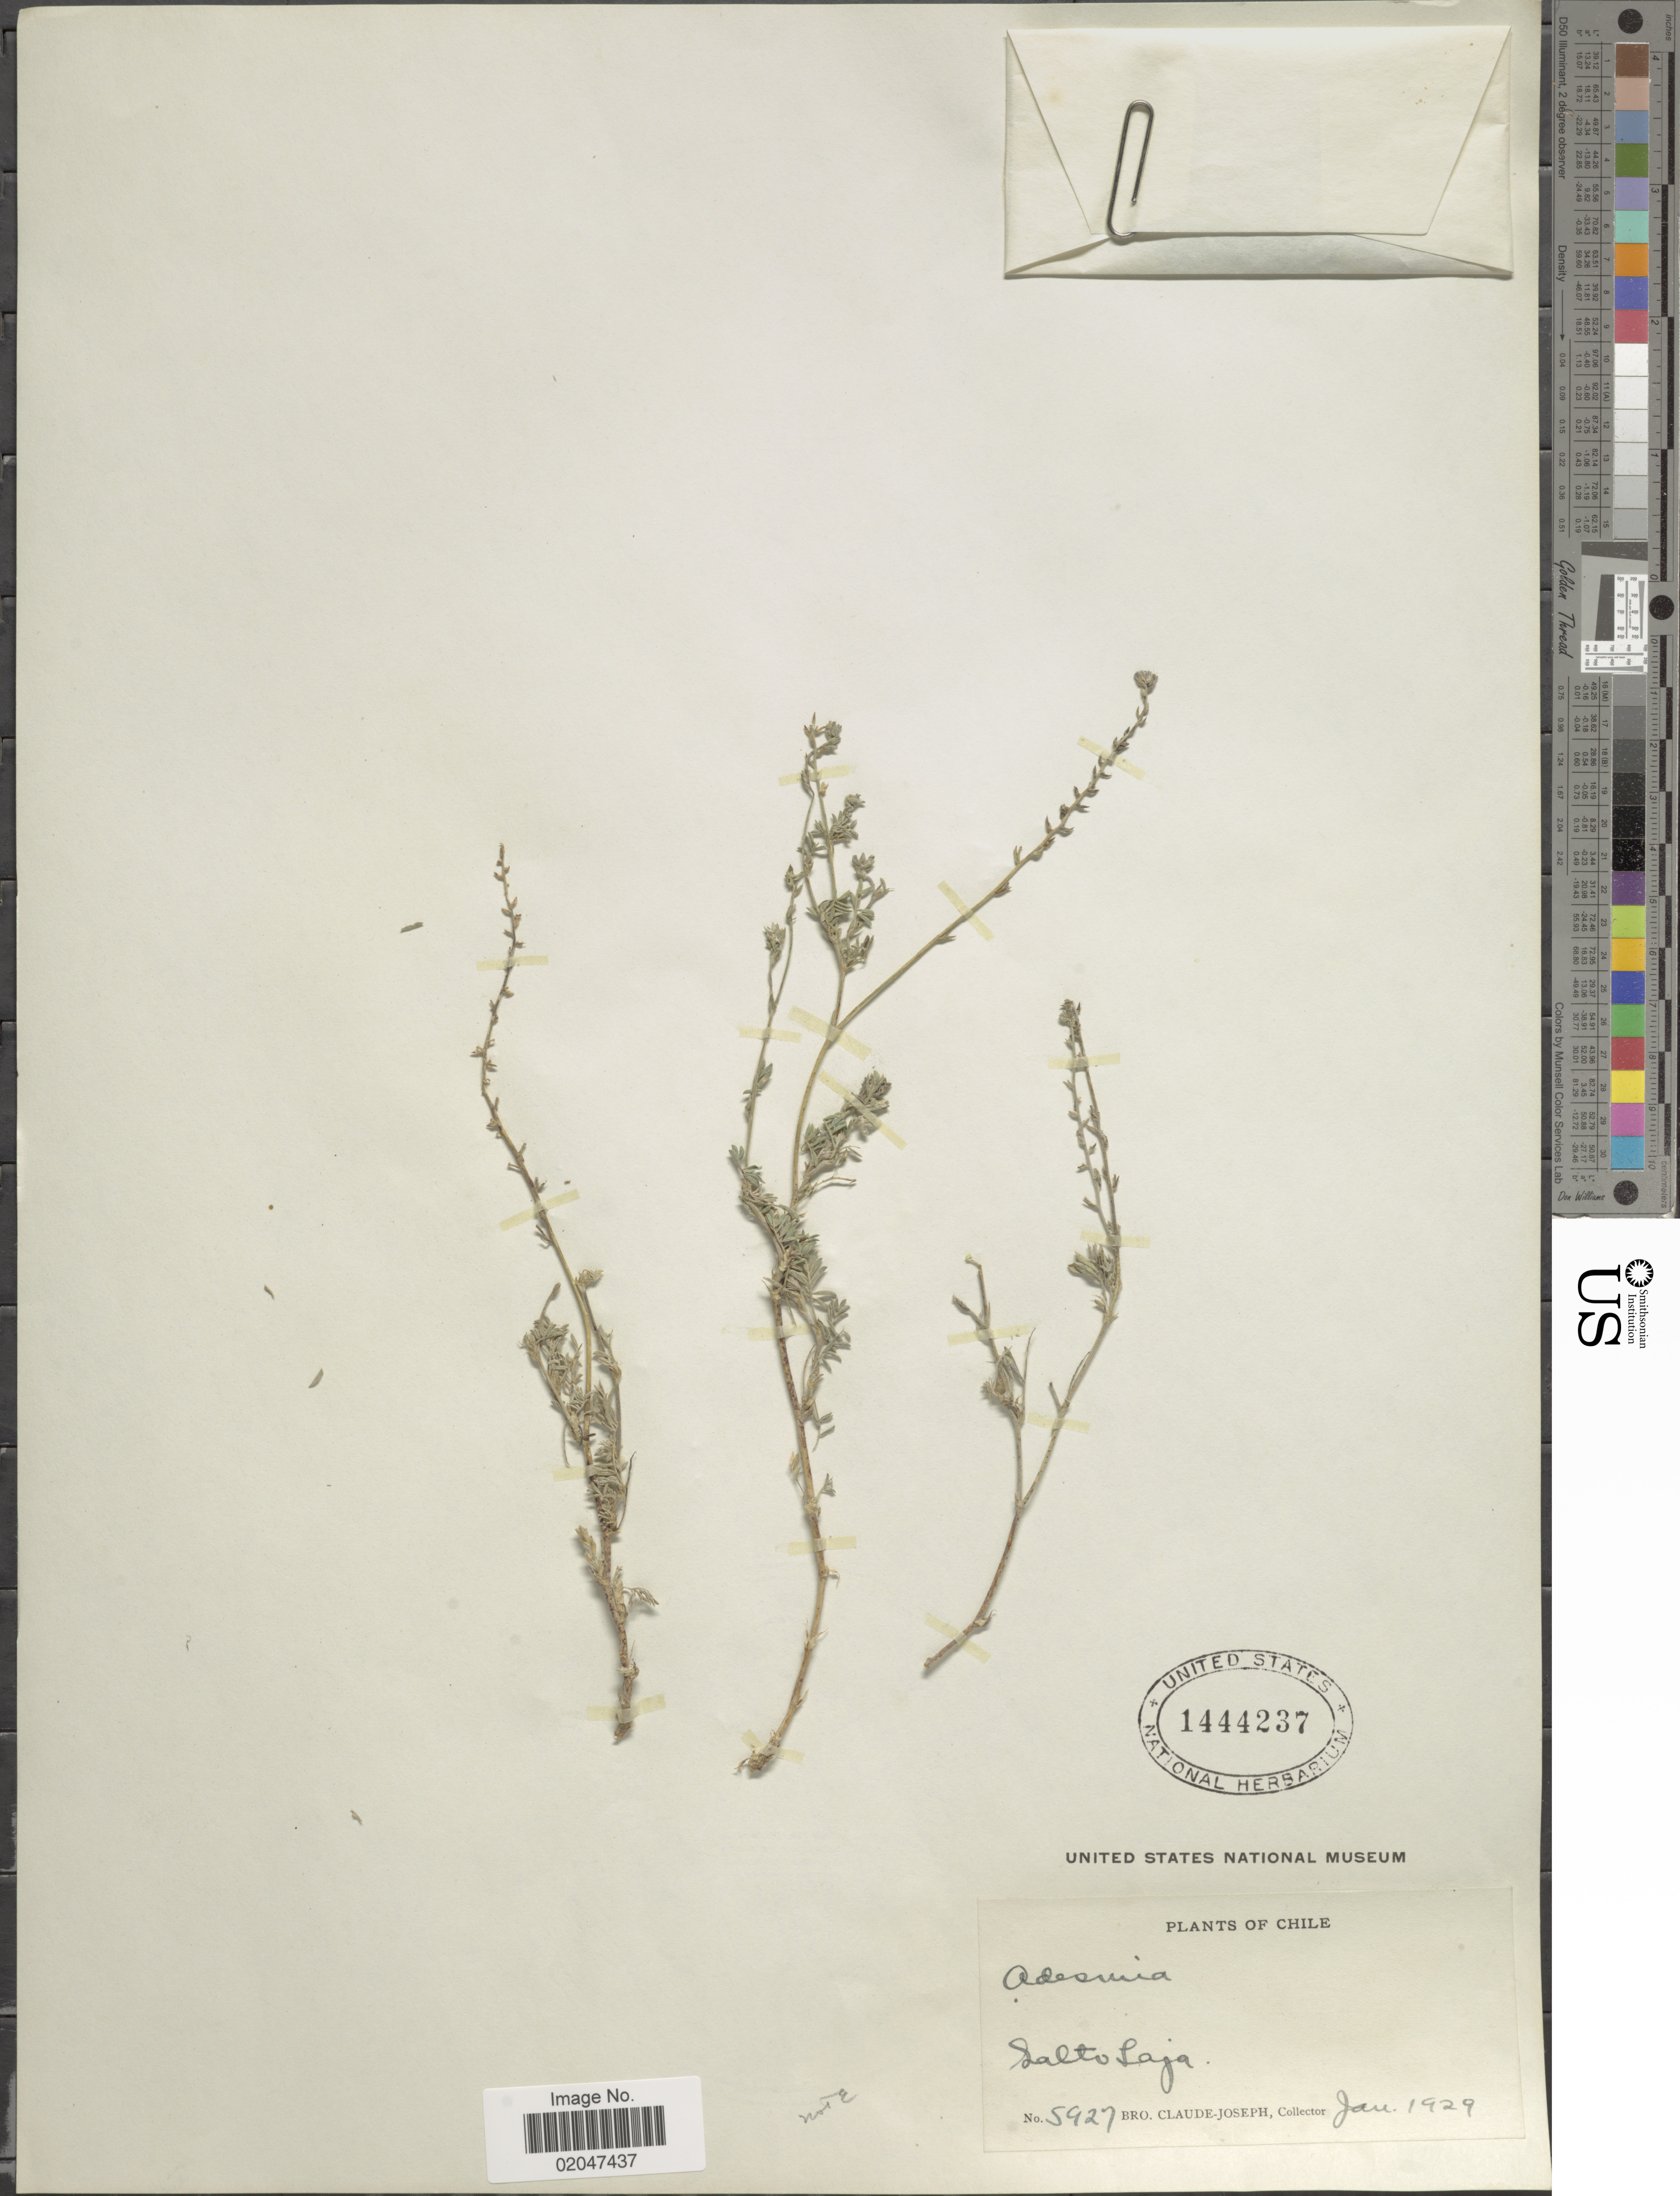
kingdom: Plantae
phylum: Tracheophyta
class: Magnoliopsida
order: Fabales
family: Fabaceae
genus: Adesmia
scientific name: Adesmia sp.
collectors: Bro. Claude-Joseph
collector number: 5927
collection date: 1929-01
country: Chile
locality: Salto Laja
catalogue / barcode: US 1444237